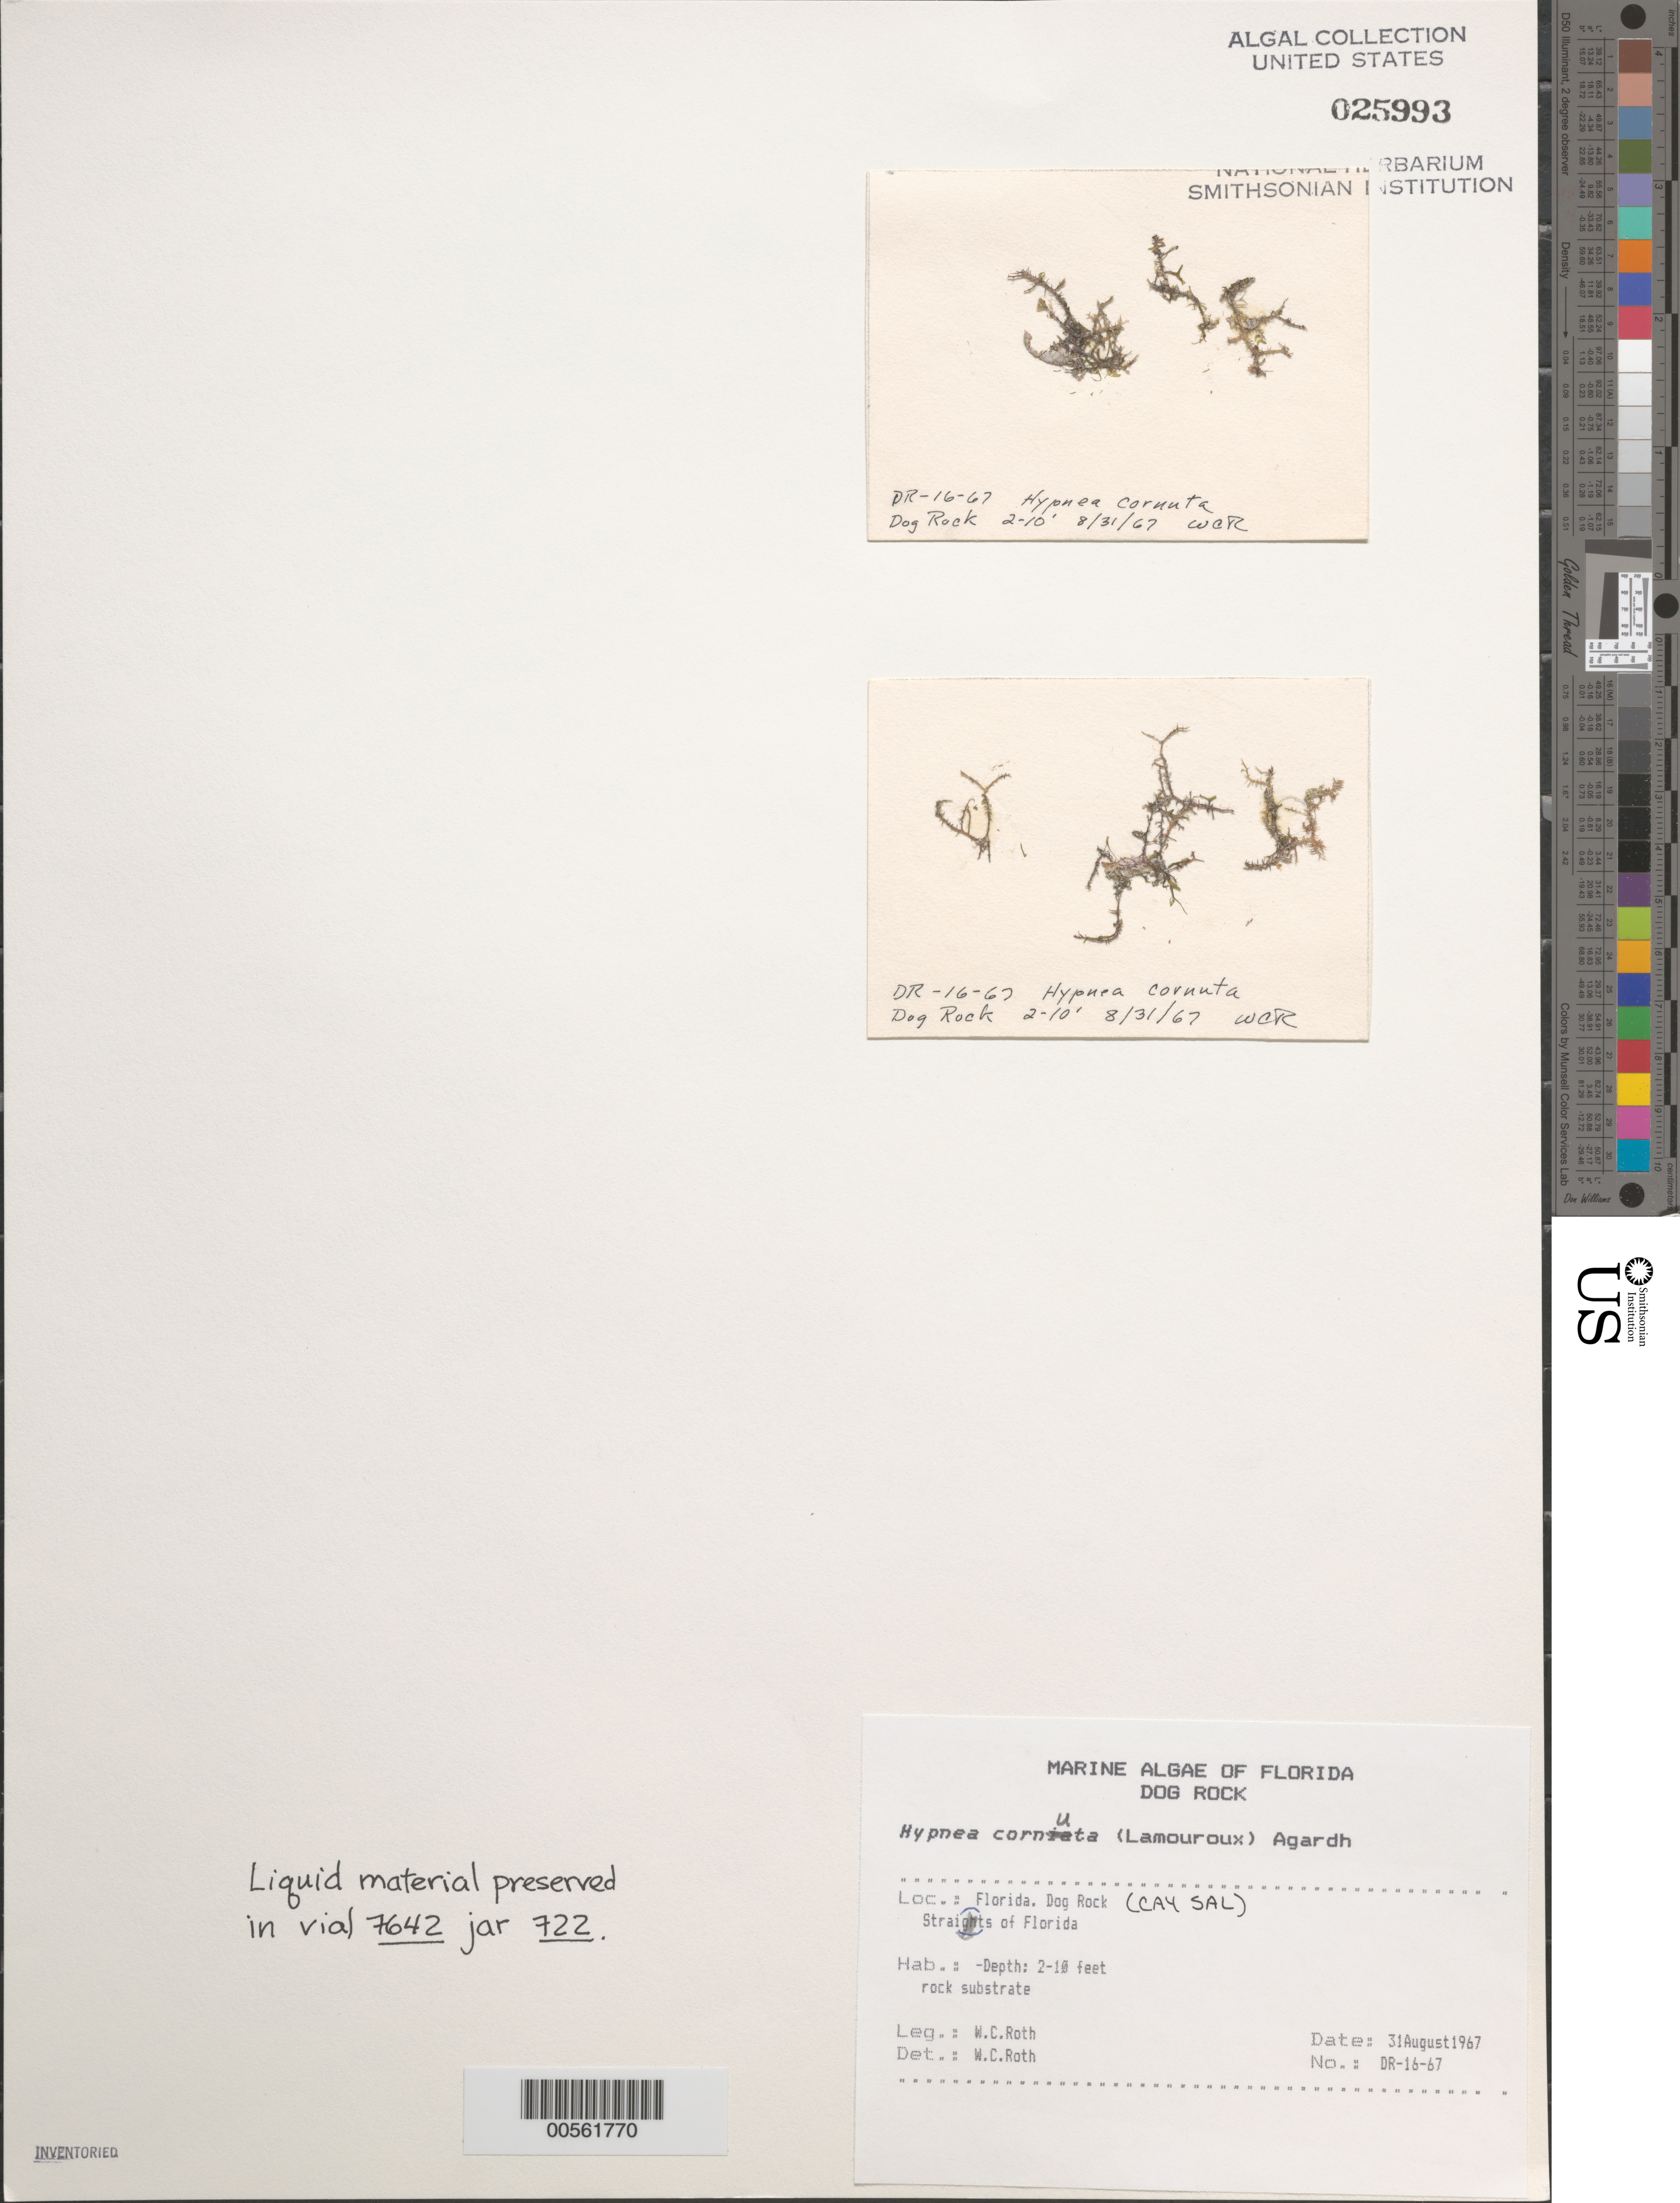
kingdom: Plantae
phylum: Rhodophyta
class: Florideophyceae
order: Gigartinales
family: Cystocloniaceae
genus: Hypnea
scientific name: Hypnea cornuta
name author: (Kütz.) J. Agardh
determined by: Roth, W. C.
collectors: W. C. Roth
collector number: DR-16-67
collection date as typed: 31 Aug 1967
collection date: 1967-08-31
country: United States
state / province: Florida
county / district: Monroe County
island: Cay Sal (Dog Rock)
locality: Straits of Florida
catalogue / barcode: US 25993